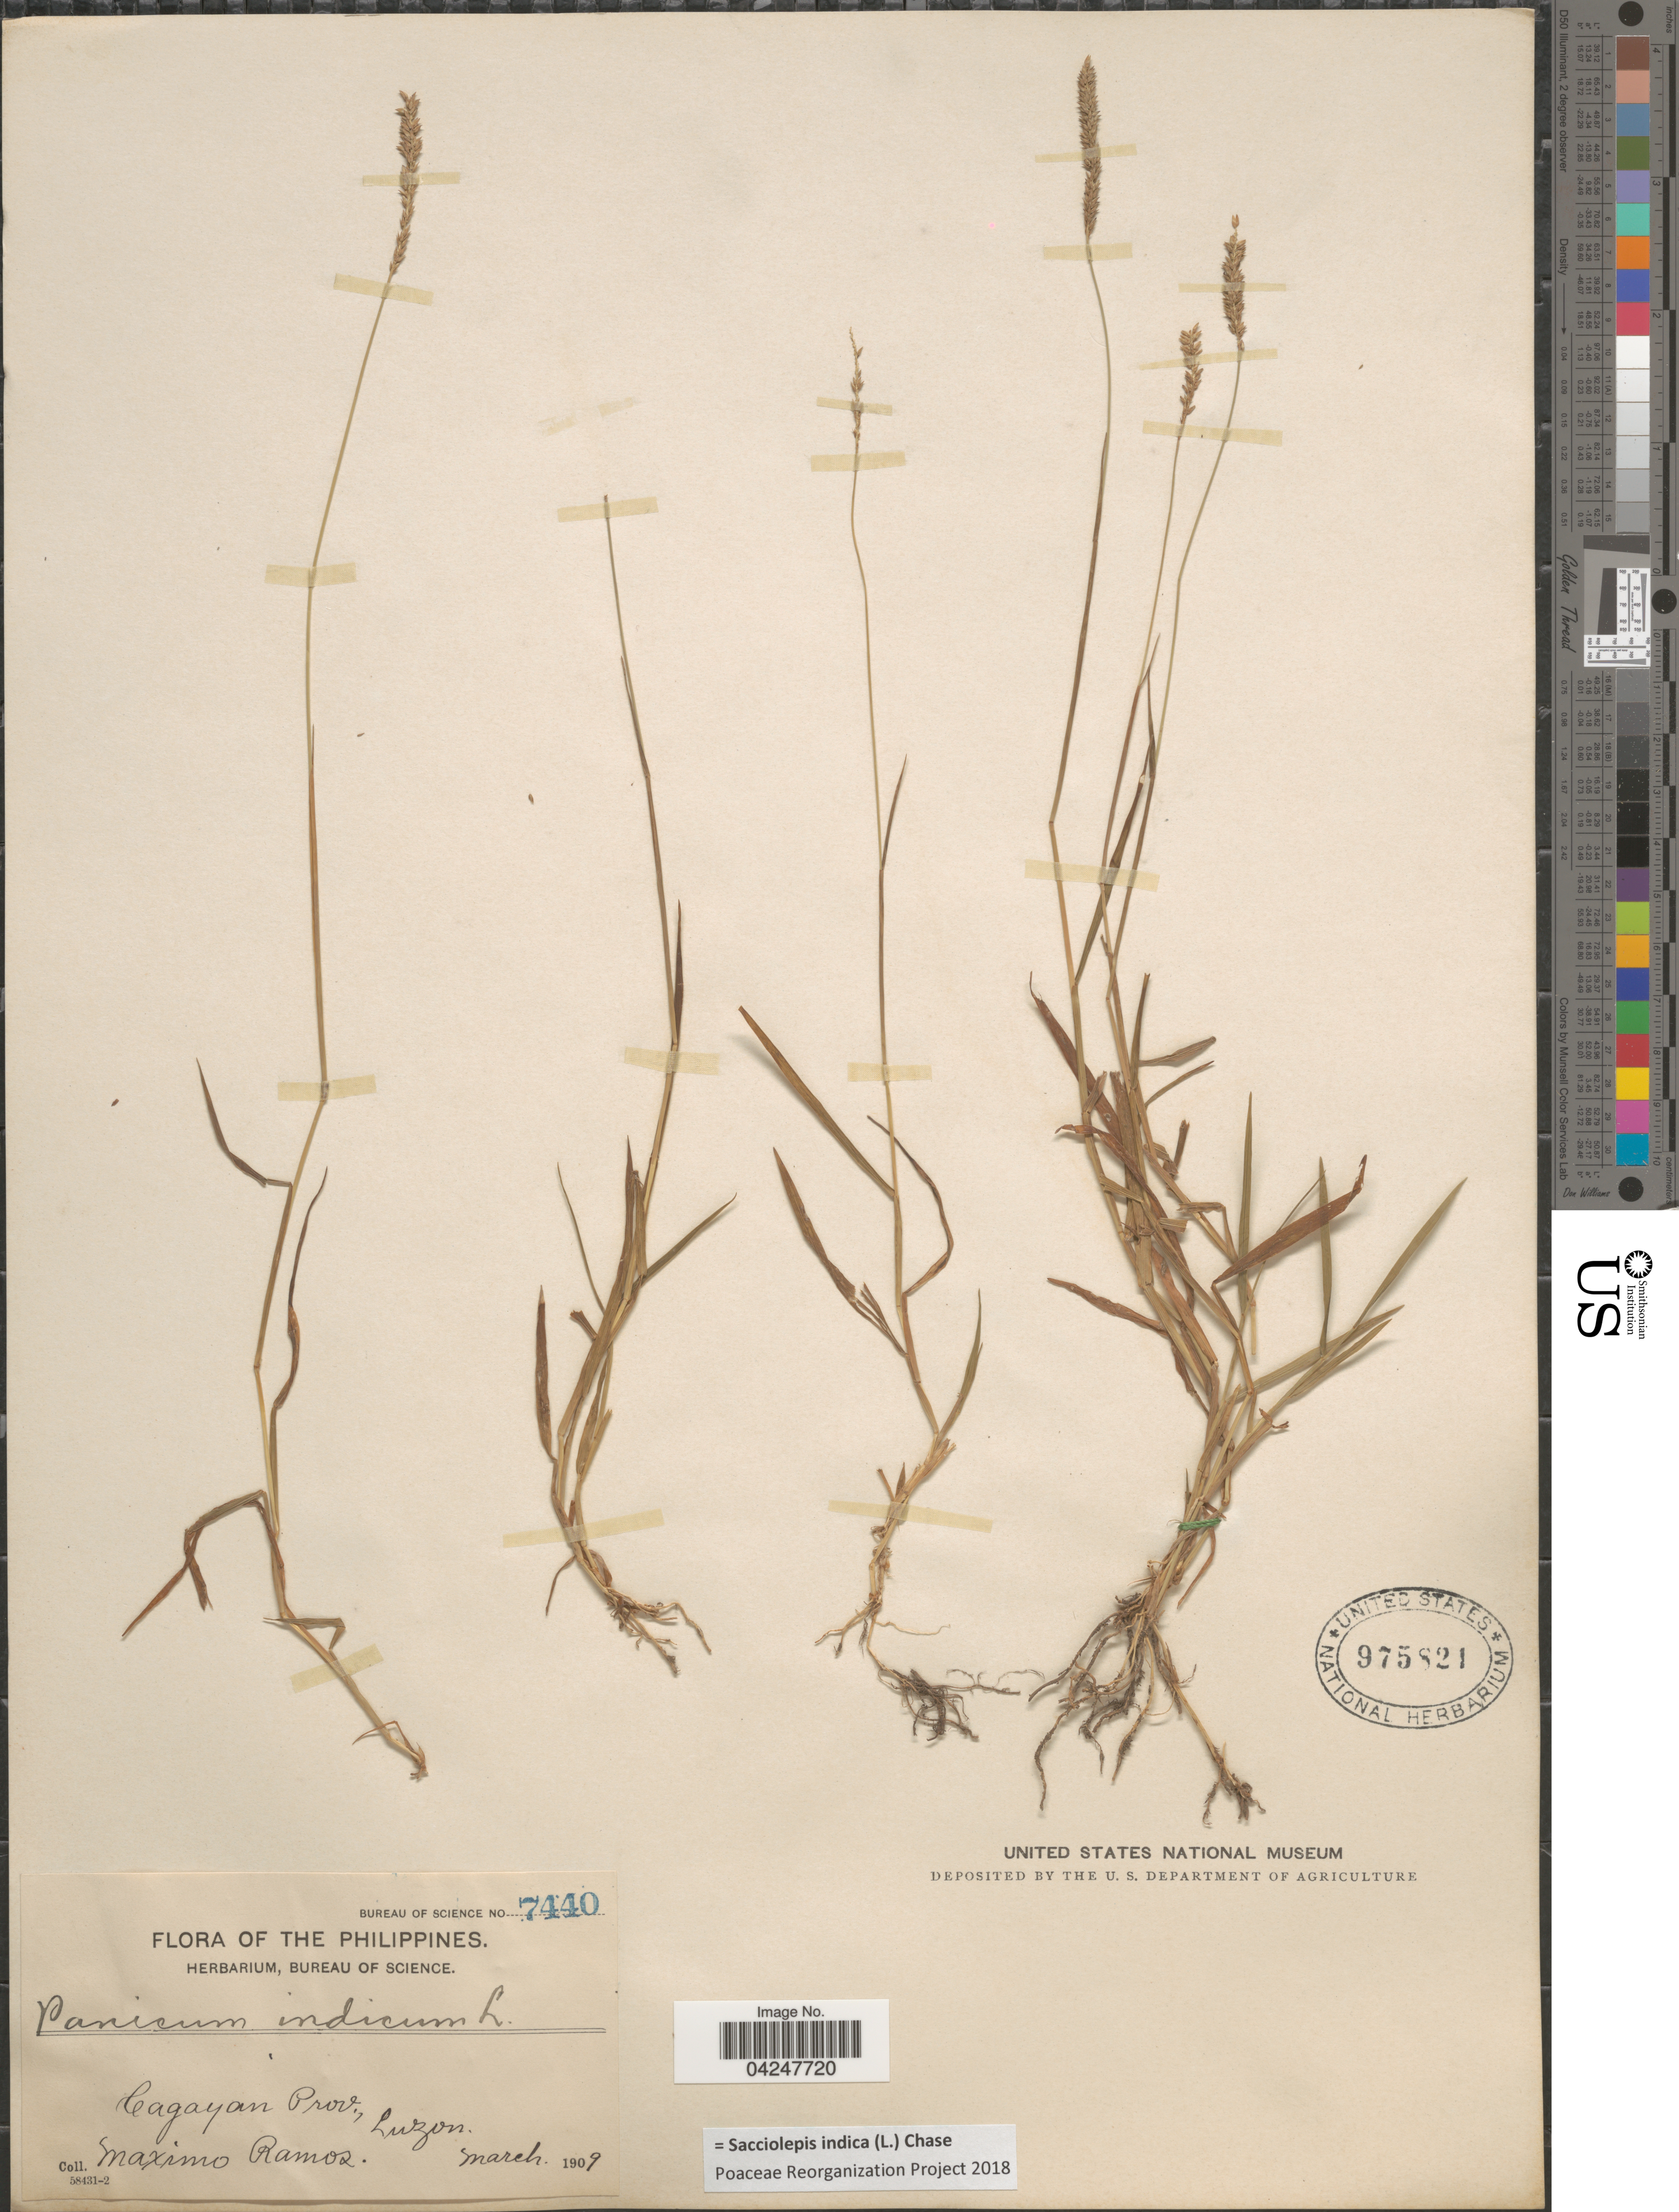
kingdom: Plantae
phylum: Tracheophyta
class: Liliopsida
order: Poales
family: Poaceae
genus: Sacciolepis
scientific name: Sacciolepis indica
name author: (L.) Chase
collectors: M. Ramos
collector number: Bureau of Science 7440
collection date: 1909-03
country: Philippines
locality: Cagayan Prov., Luzon.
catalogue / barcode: US 975821